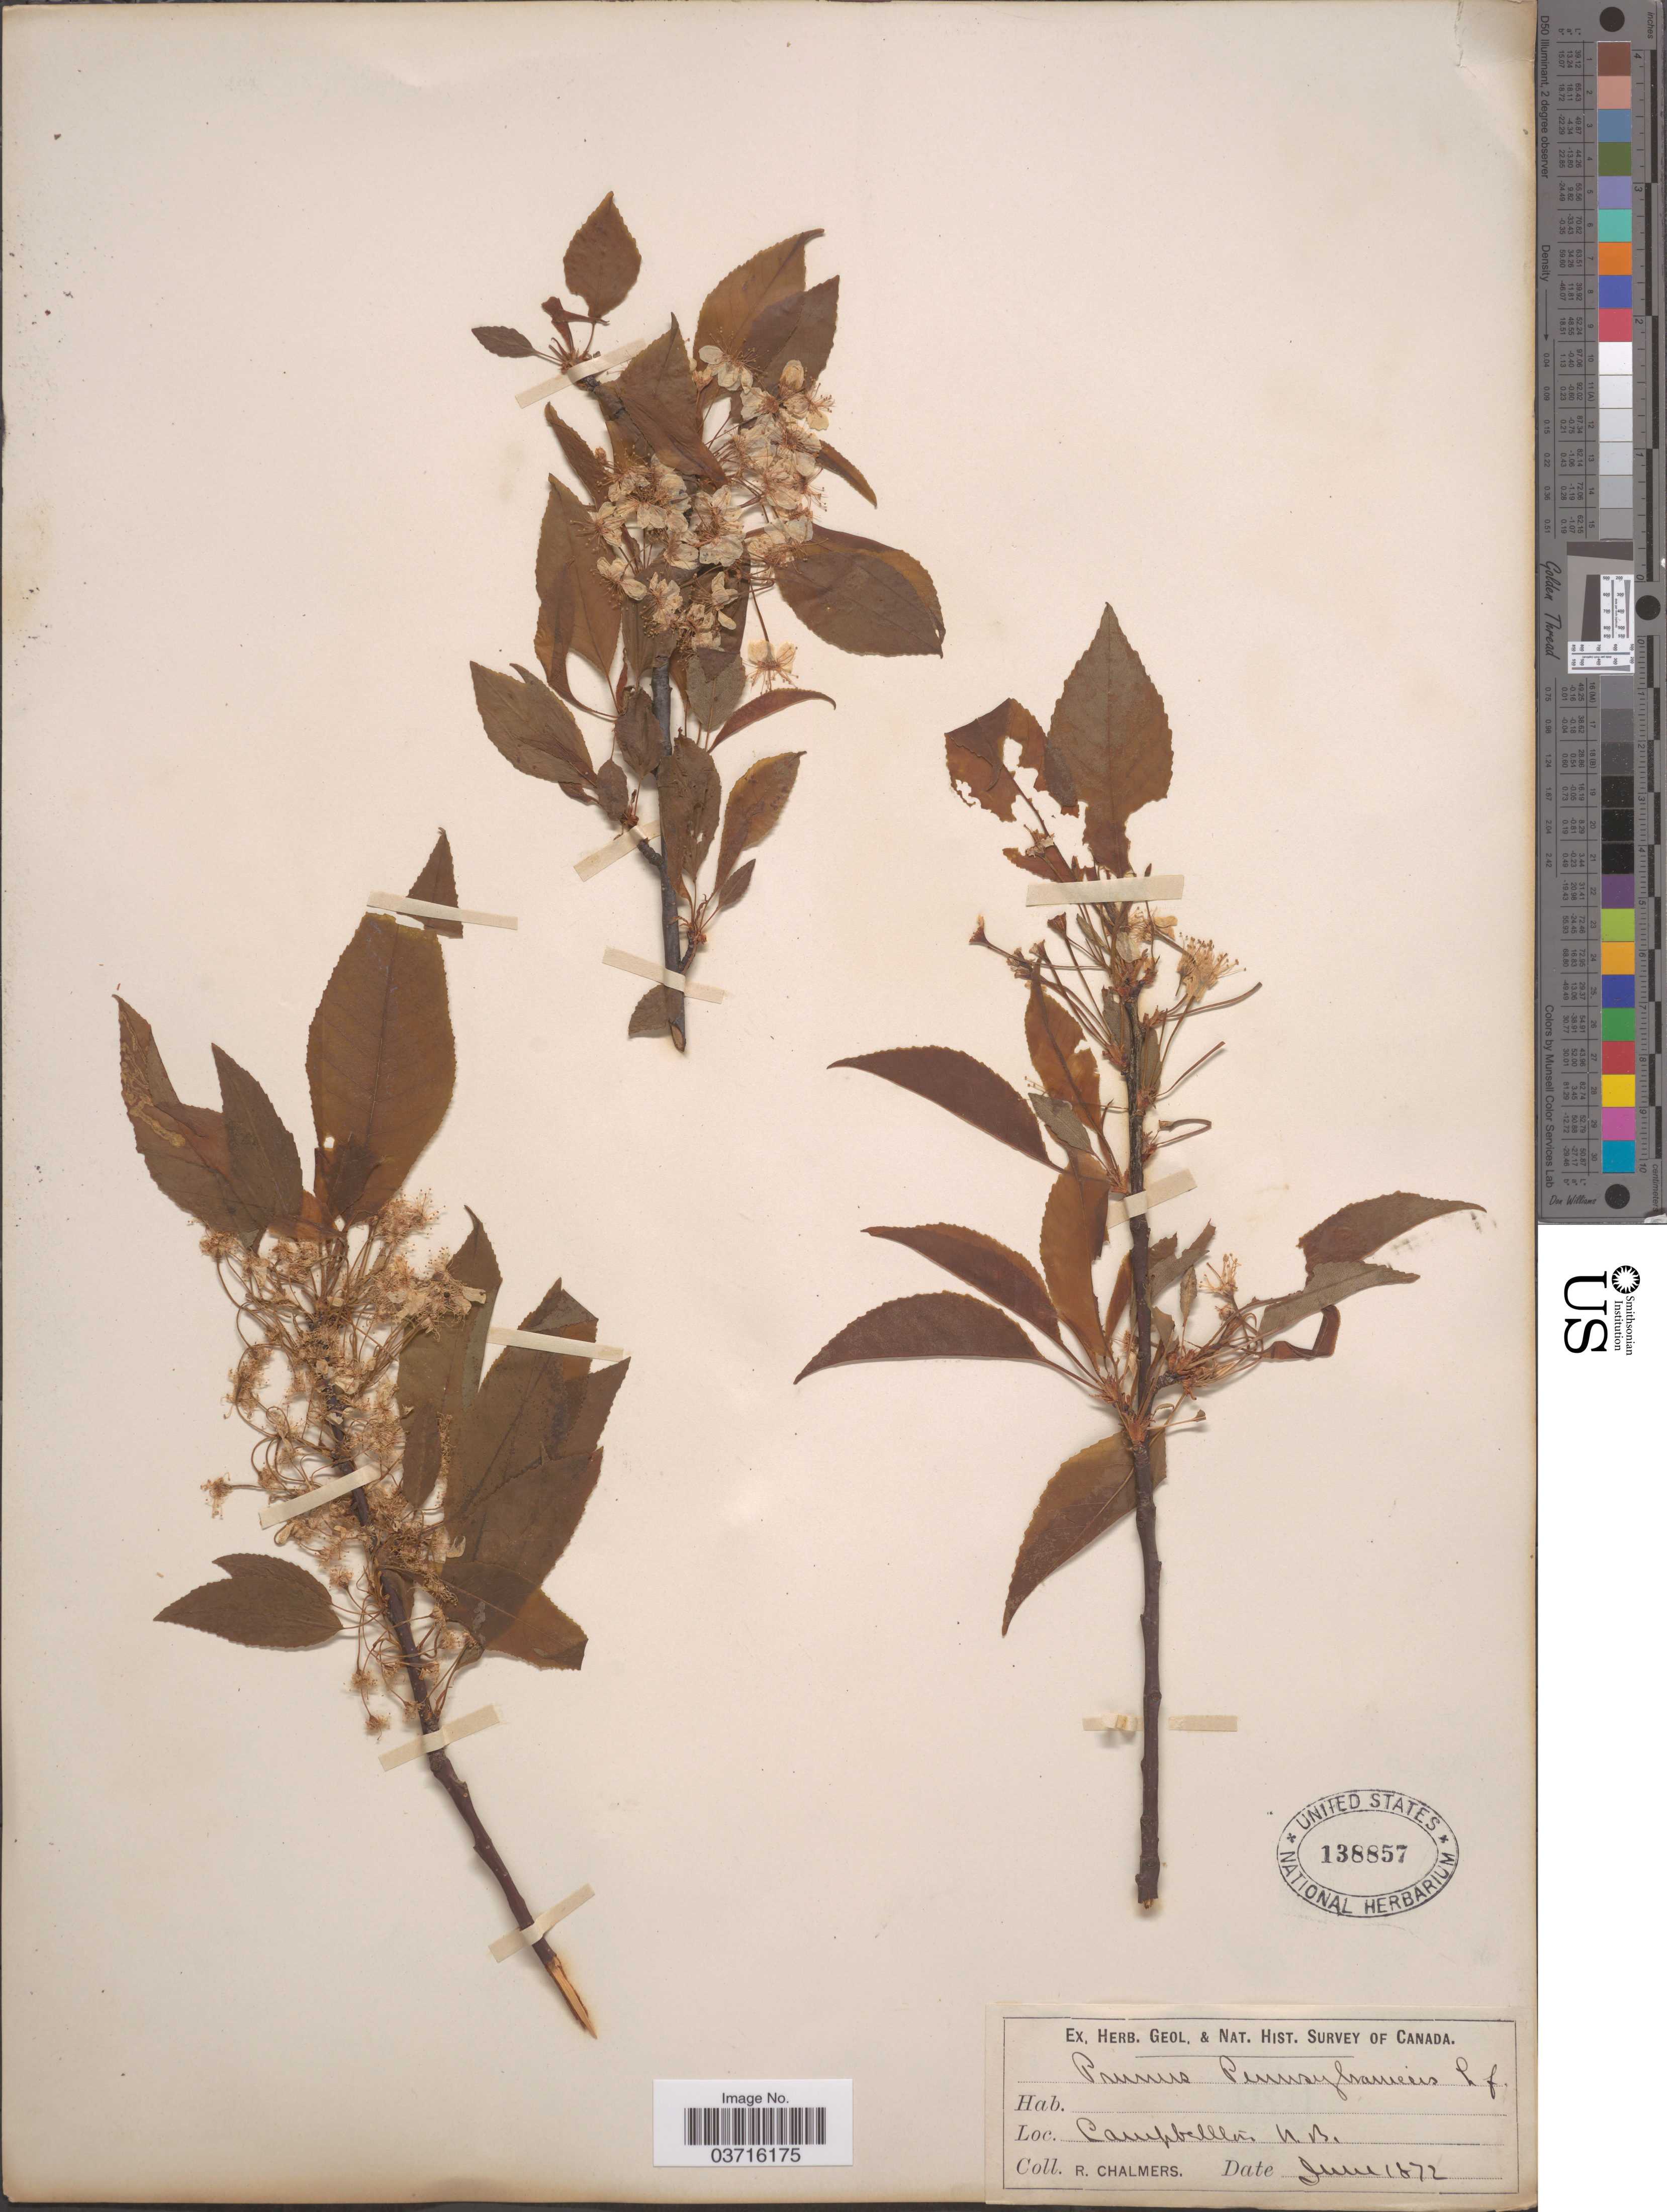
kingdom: Plantae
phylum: Tracheophyta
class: Magnoliopsida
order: Rosales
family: Rosaceae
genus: Prunus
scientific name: Prunus pensylvanica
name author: L. f.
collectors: R. Chalmers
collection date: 1872-06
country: Canada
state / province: New Brunswick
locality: Campbellton.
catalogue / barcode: US 138857